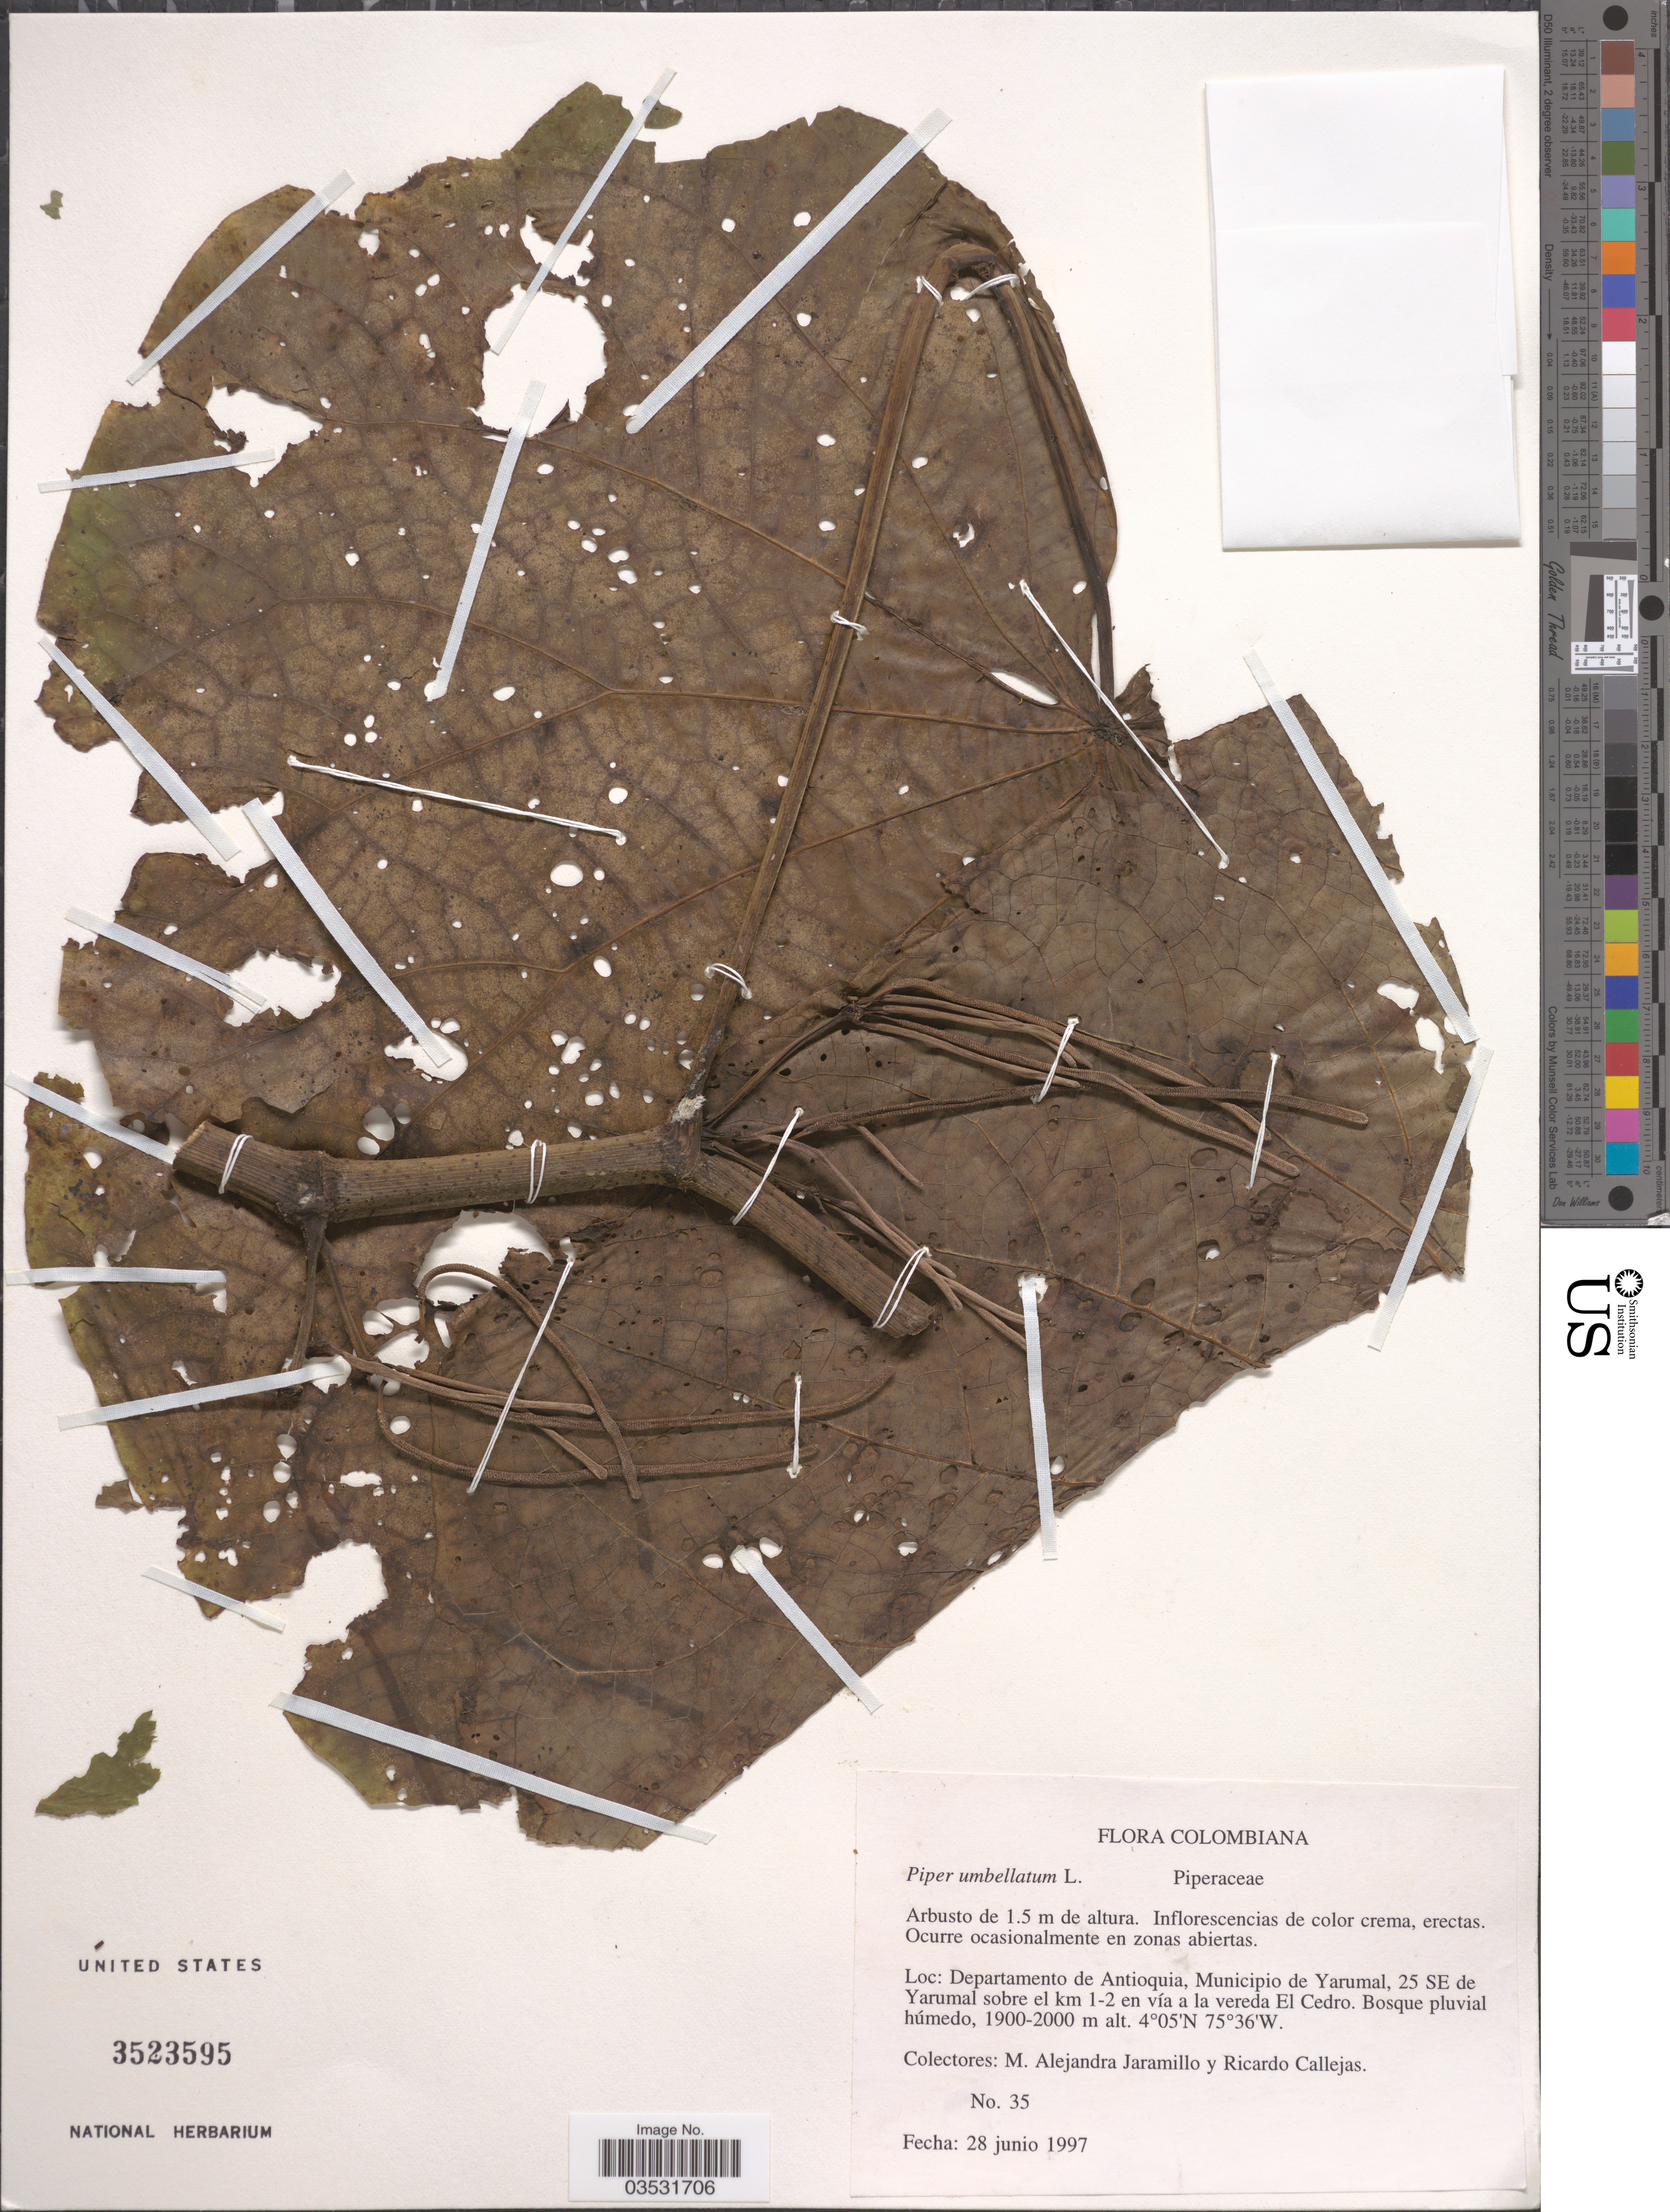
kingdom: Plantae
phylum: Tracheophyta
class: Magnoliopsida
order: Piperales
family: Piperaceae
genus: Piper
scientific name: Piper umbellatum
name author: L.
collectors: M. A. Jaramillo & R. Callejas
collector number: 35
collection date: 1997-06-28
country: Colombia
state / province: Antioquia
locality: Departamento de Antioquia, Municipio de Yarumal, 25 SE de Yarumal sobre el km 1-2 en vía a la vereda El Cedro.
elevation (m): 1900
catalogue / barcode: US 3523595